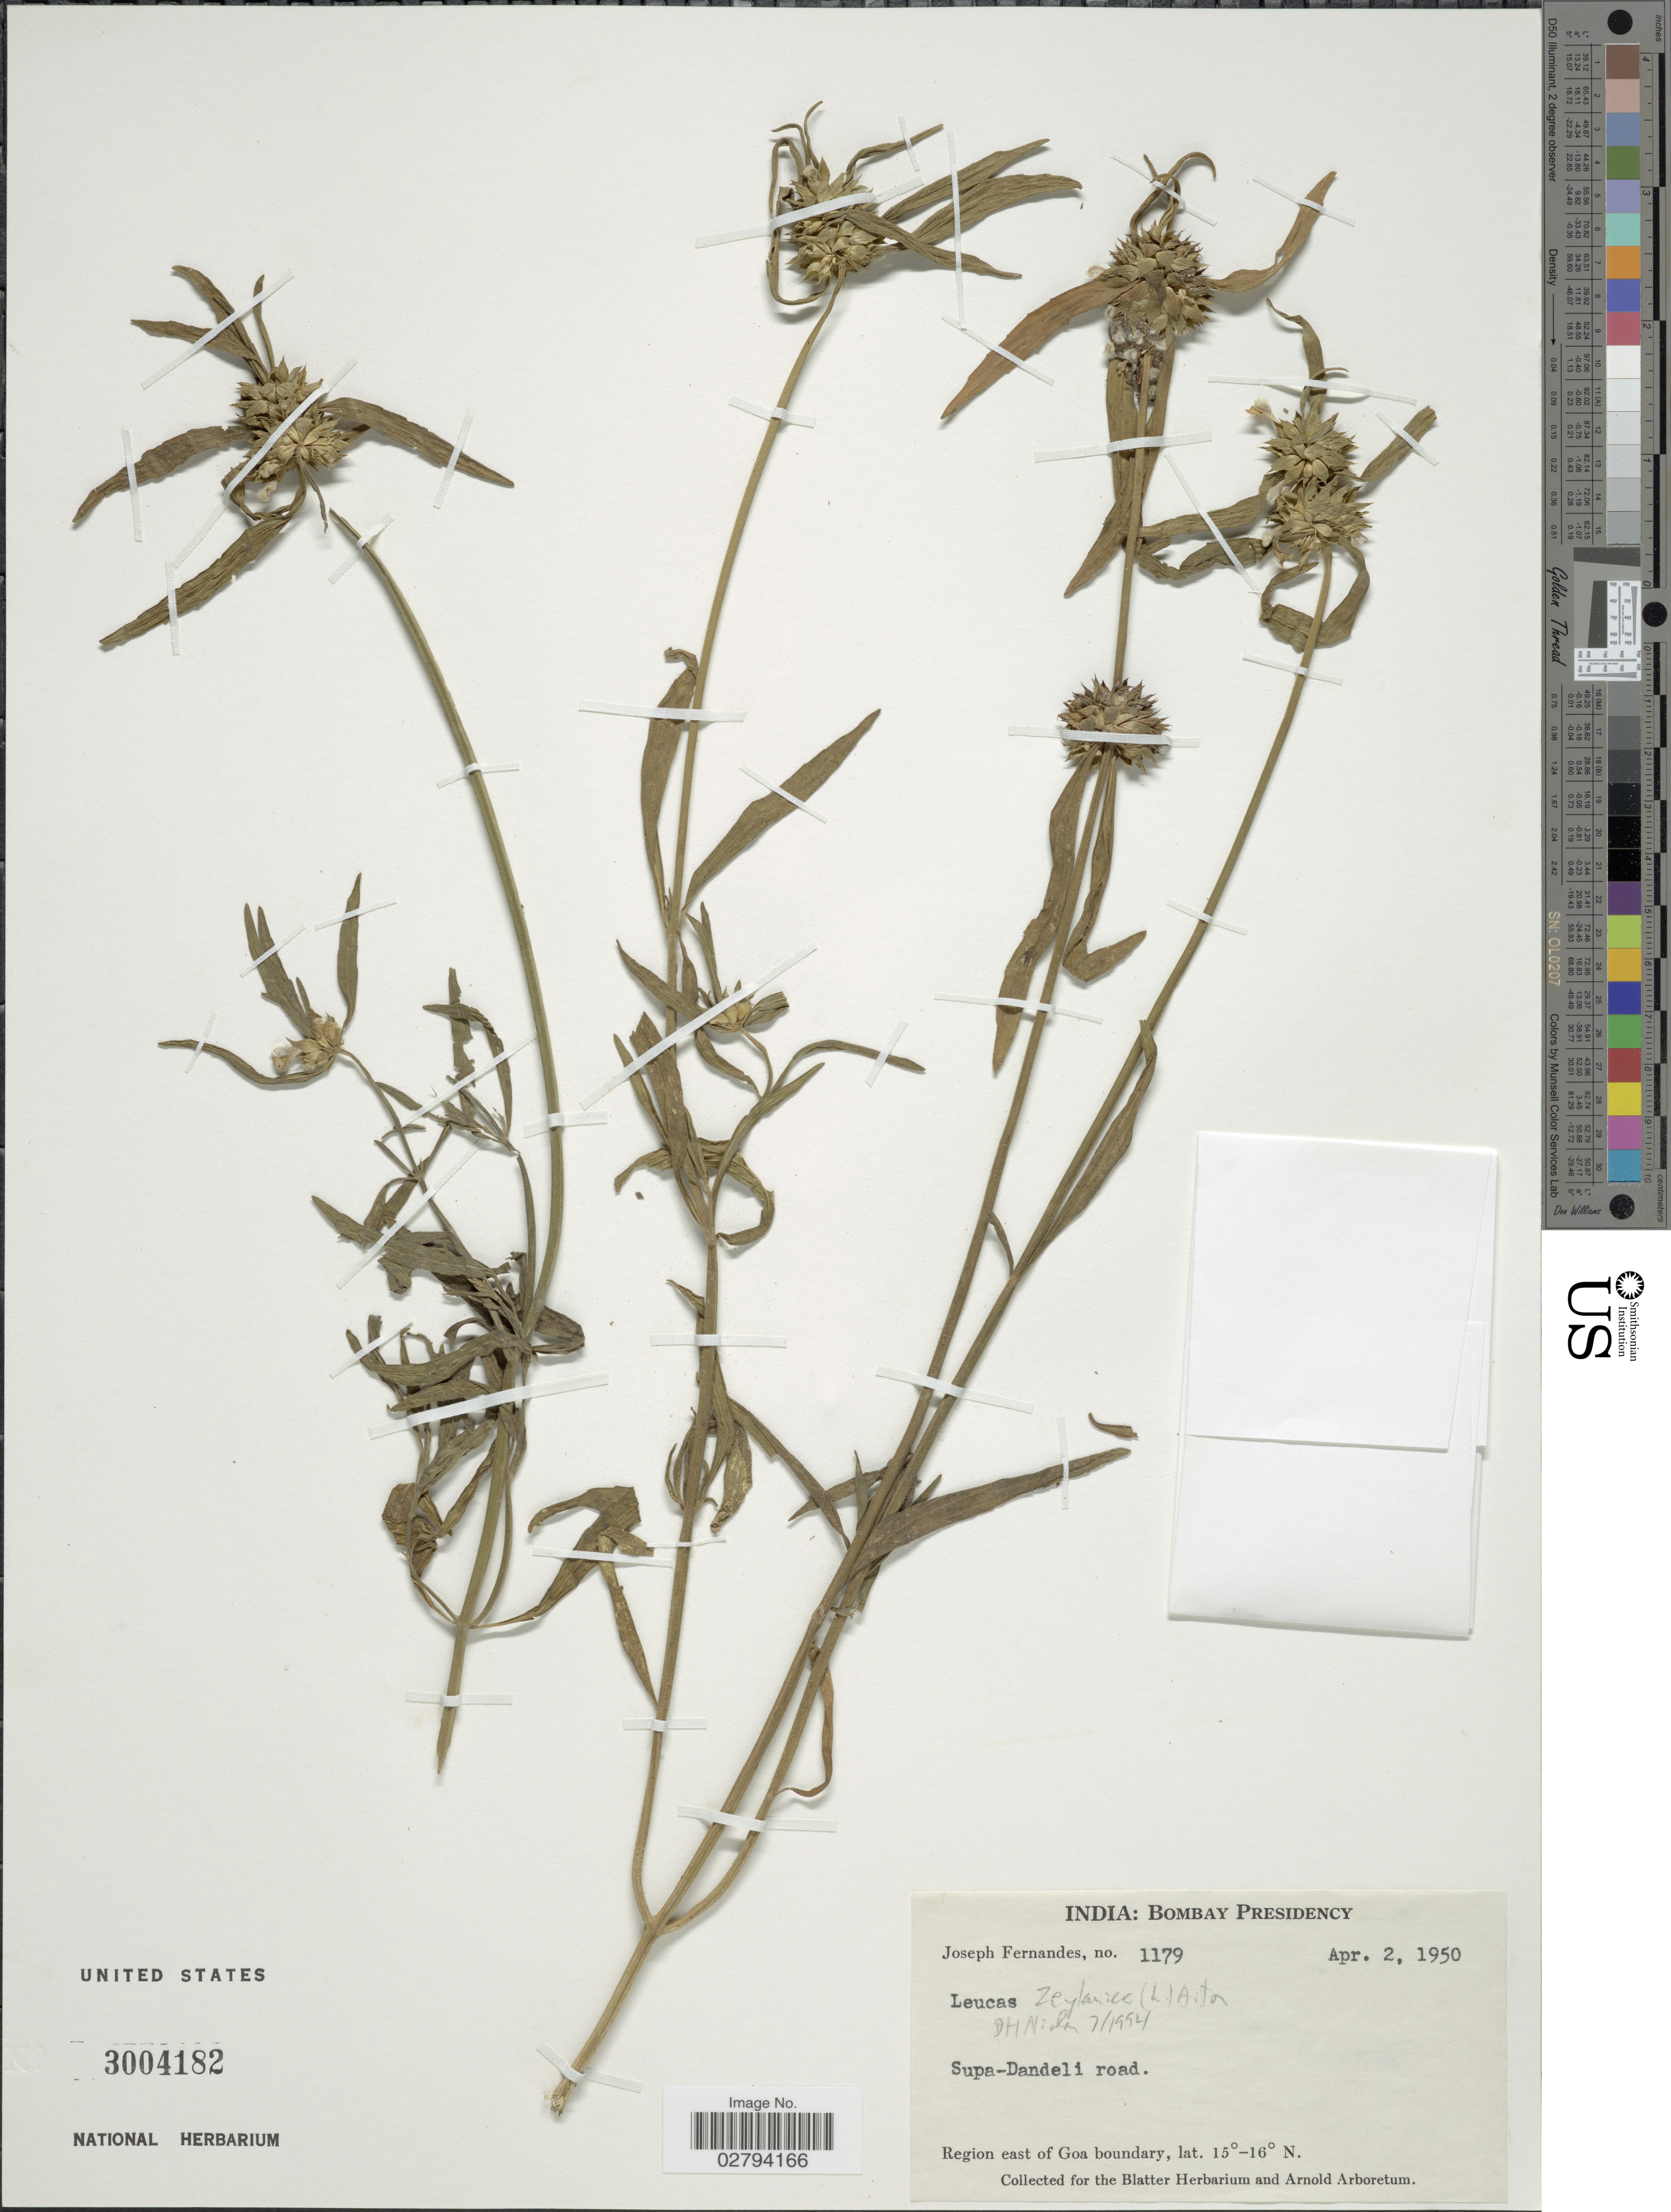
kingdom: Plantae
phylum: Tracheophyta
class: Magnoliopsida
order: Lamiales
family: Lamiaceae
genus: Leucas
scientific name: Leucas zeylanica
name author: (L.) W.T. Aiton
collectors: J. Fernandes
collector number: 1179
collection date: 1950-04-02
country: India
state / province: Goa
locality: Bombay Presidency, Supa-Dandeli road, Region east of Goa boundary.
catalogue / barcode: US 3004182